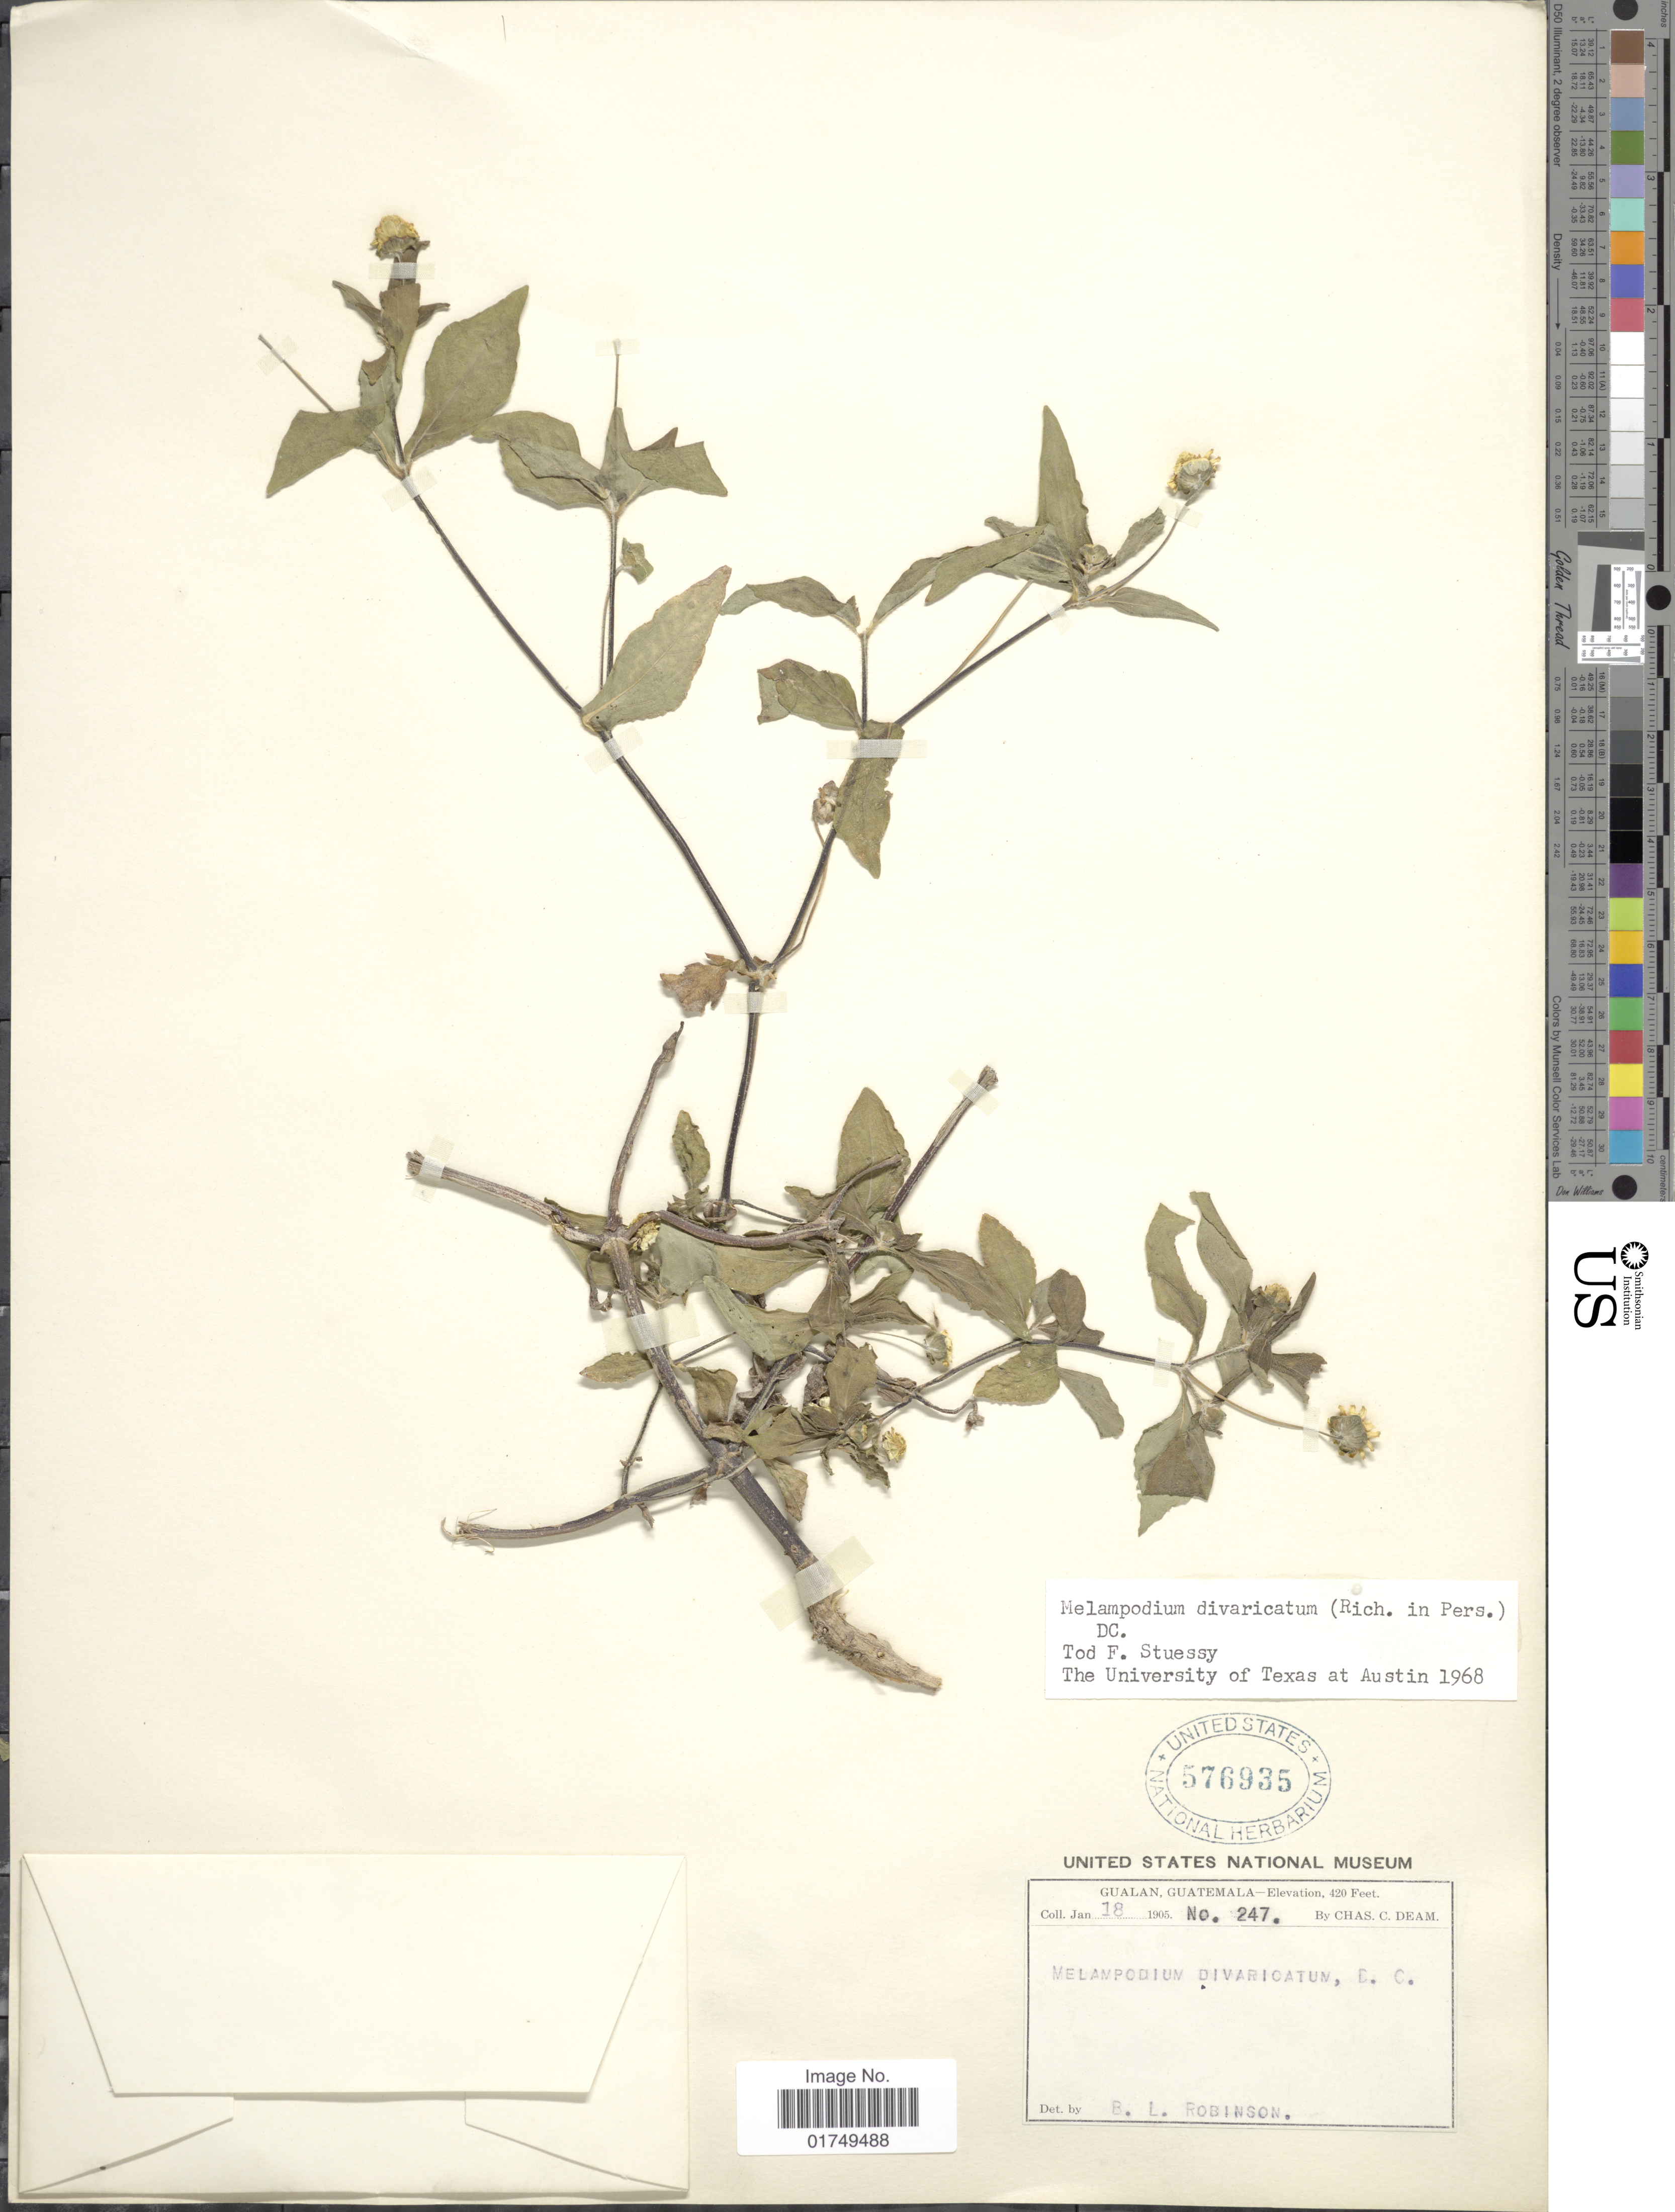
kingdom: Plantae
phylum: Tracheophyta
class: Magnoliopsida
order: Asterales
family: Asteraceae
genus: Melampodium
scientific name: Melampodium divaricatum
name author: (Rich.) DC.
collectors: C. C. Deam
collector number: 247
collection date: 1905-01-18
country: Guatemala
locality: Gualan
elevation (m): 128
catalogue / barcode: US 576935